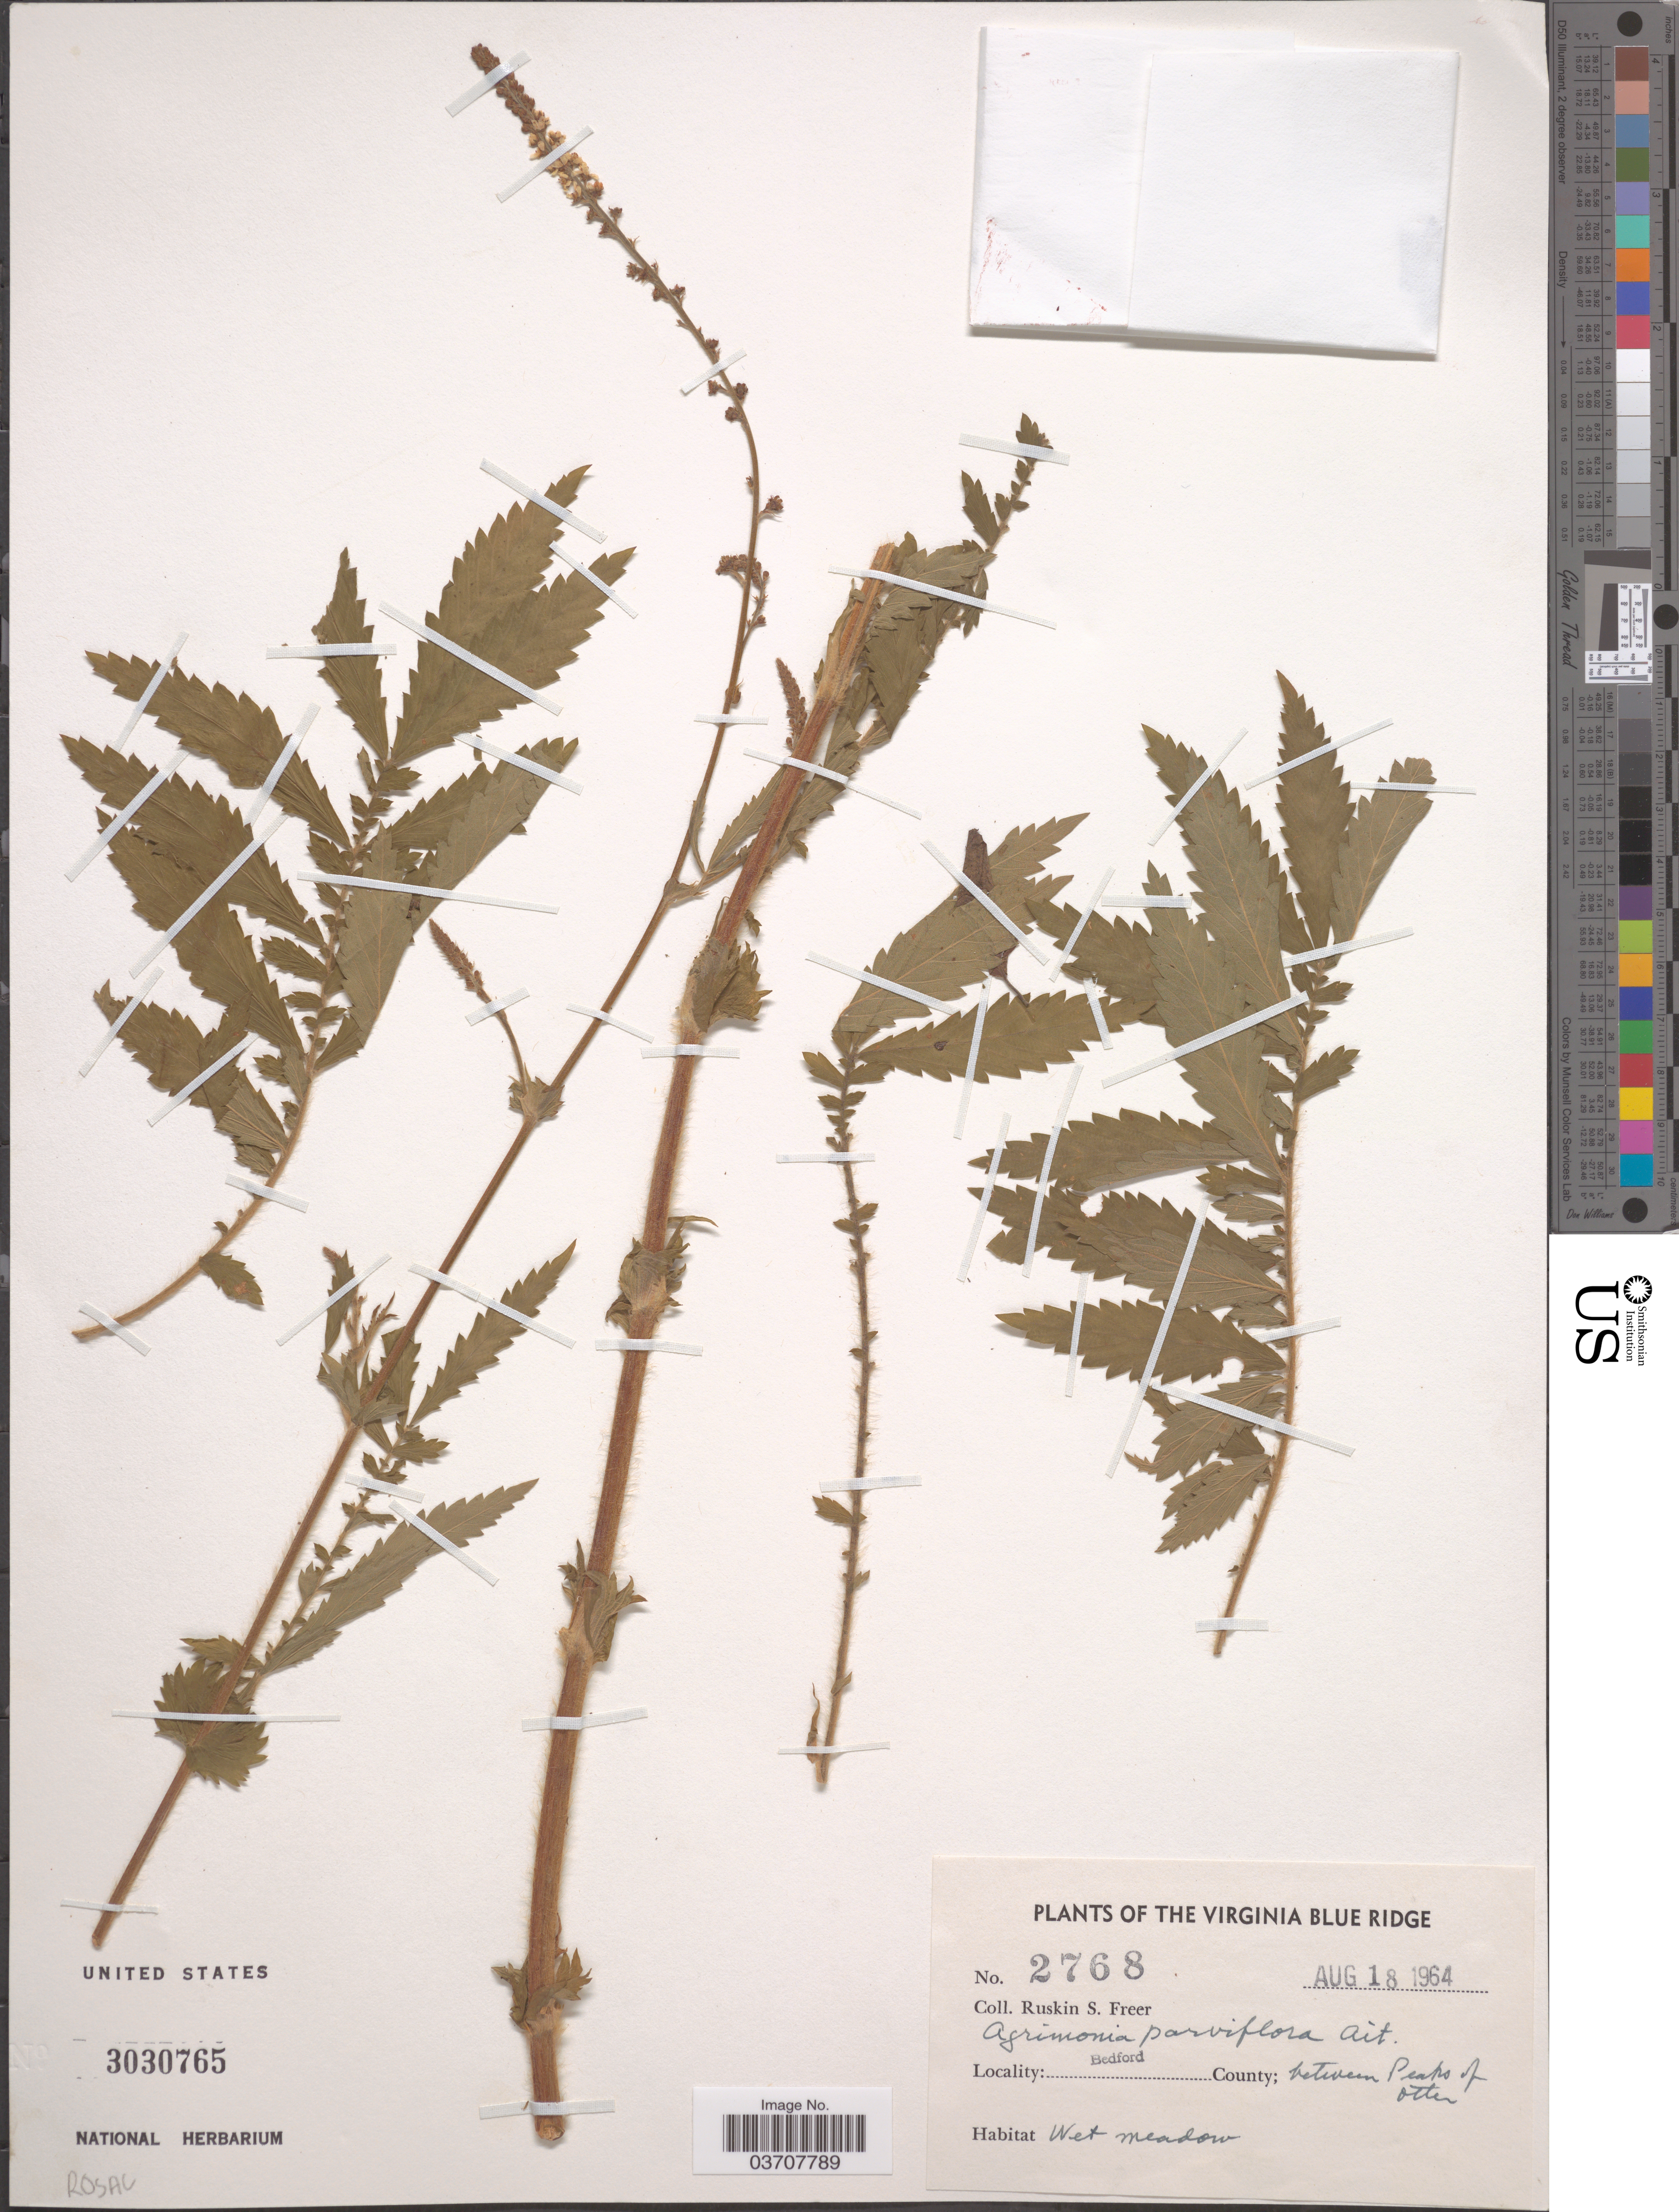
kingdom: Plantae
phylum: Tracheophyta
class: Magnoliopsida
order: Rosales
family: Rosaceae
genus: Agrimonia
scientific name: Agrimonia parviflora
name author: Aiton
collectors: R. Freer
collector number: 2768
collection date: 1964-08-18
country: United States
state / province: Virginia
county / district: Bedford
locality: The Virginia Blue Ridge. Bedford County; between Peaks of Otter.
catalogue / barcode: US 3030765